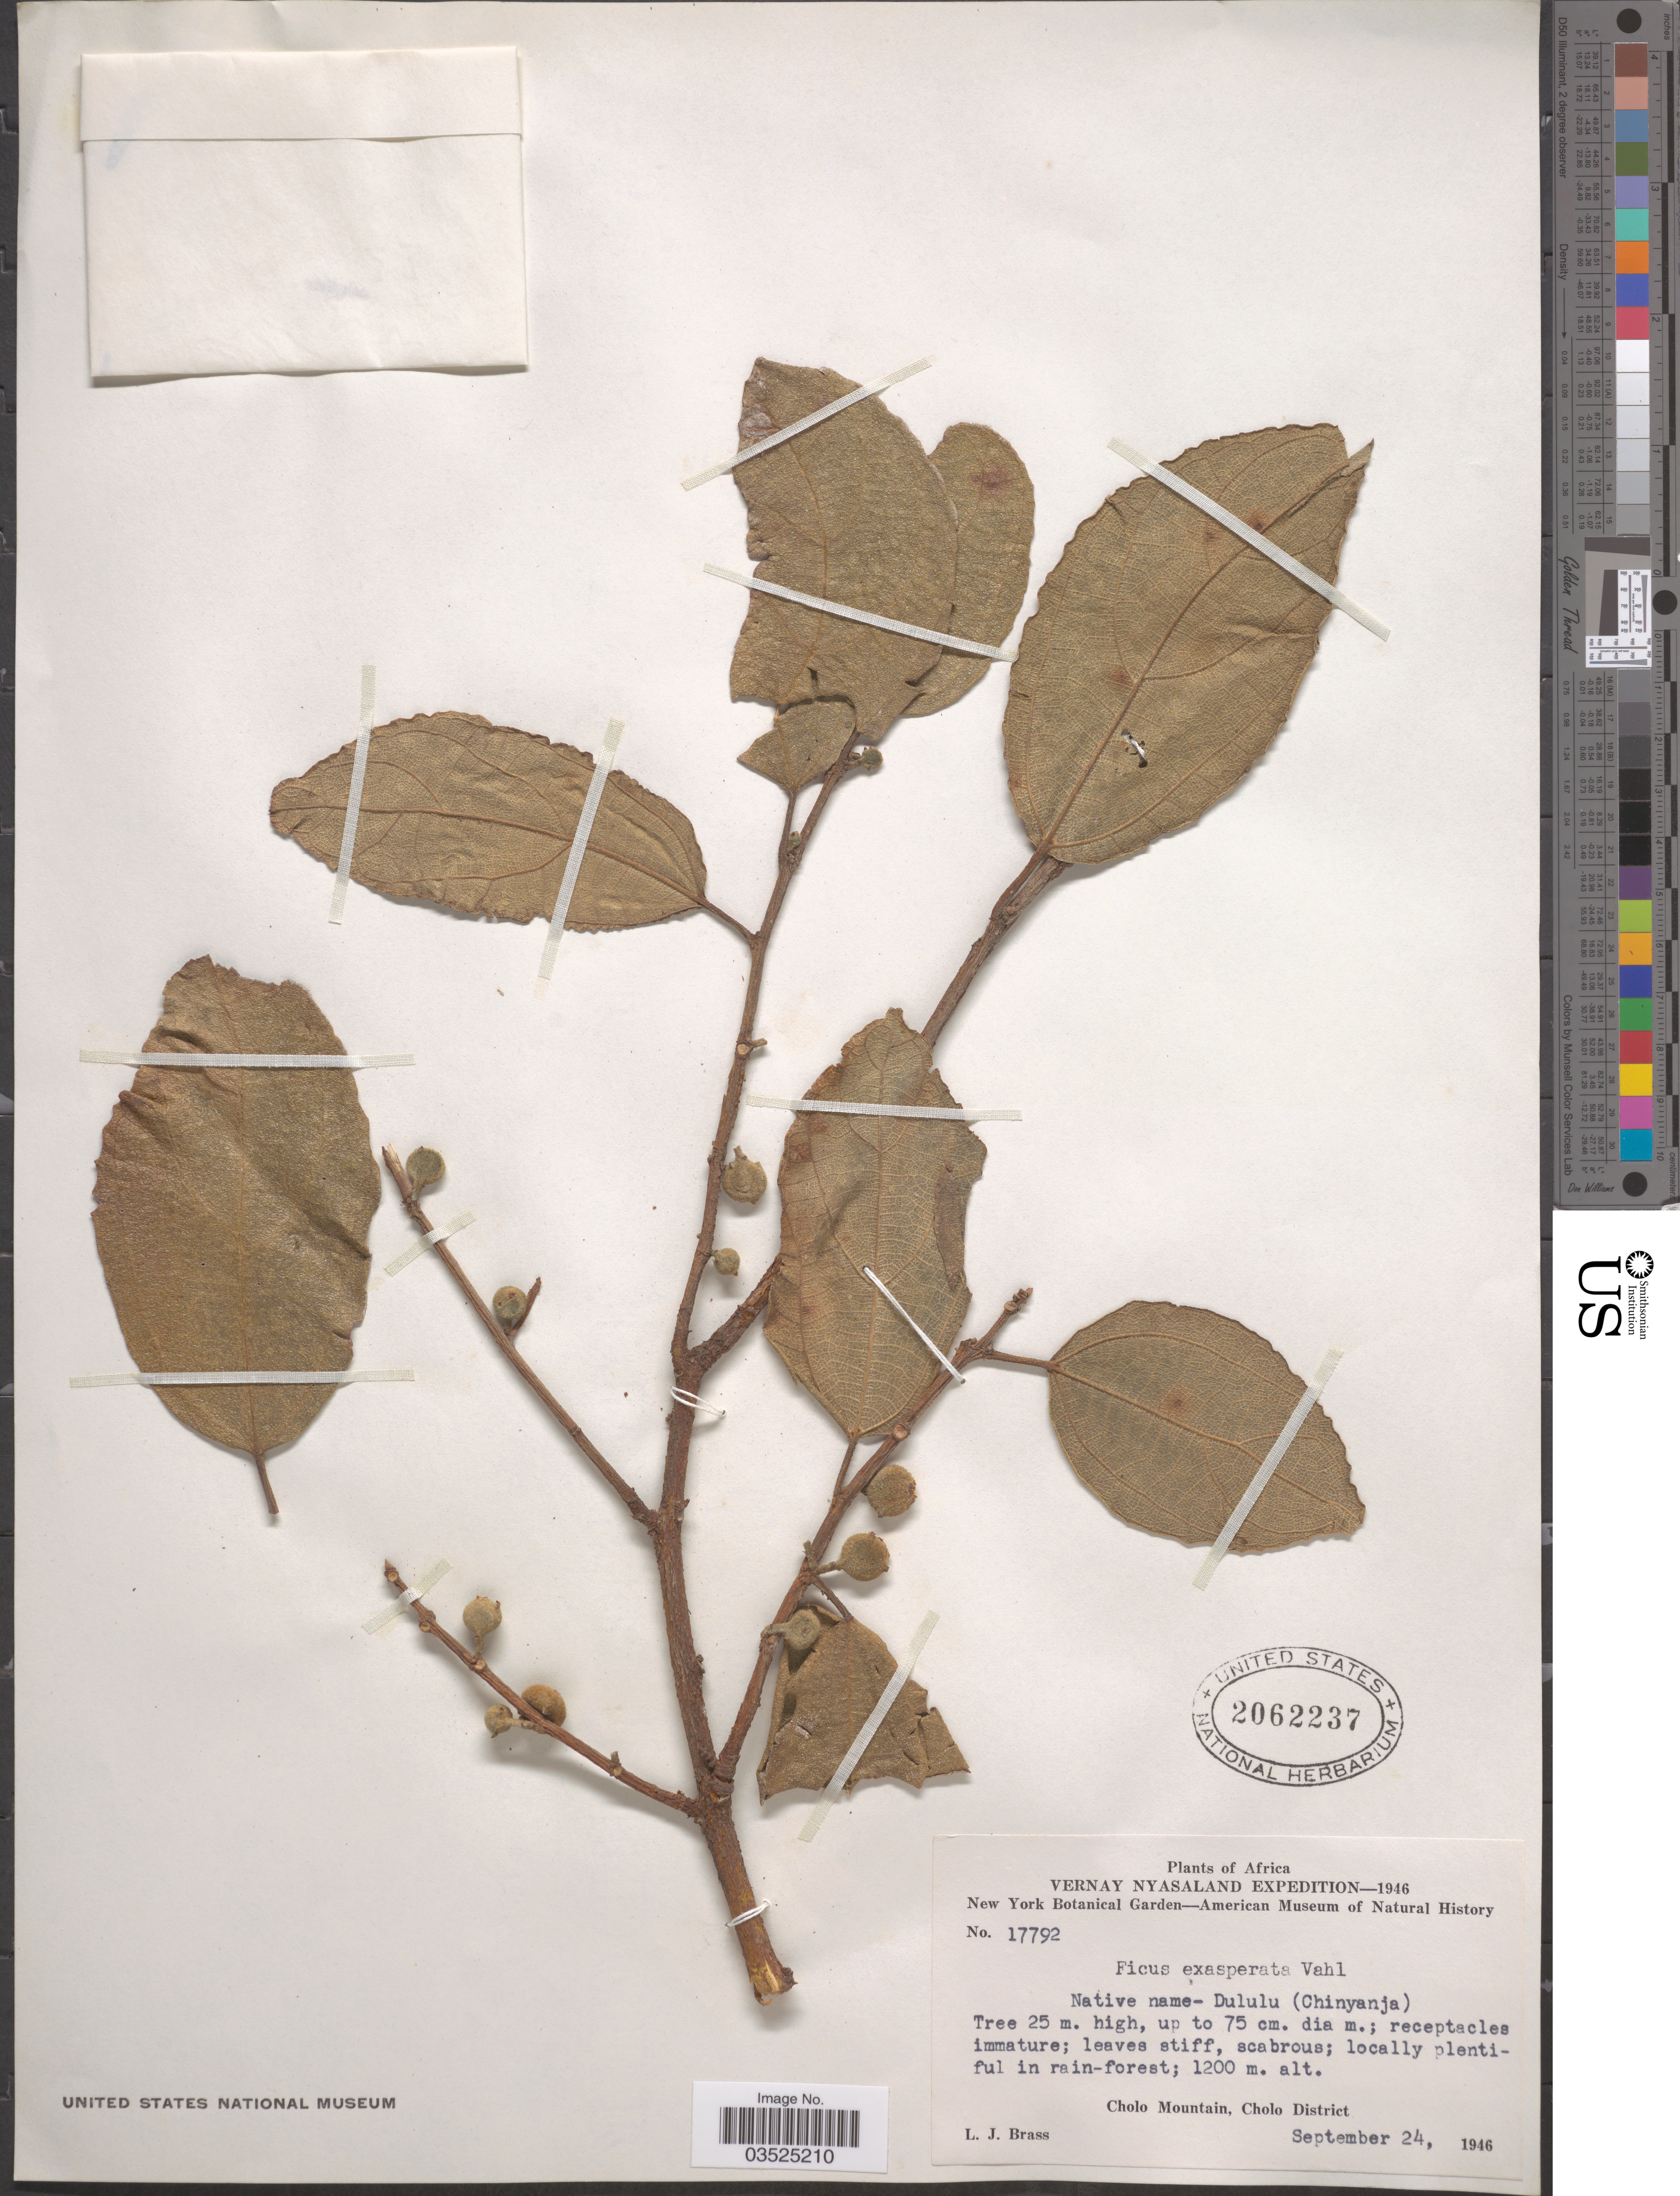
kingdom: Plantae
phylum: Tracheophyta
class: Magnoliopsida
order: Rosales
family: Moraceae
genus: Ficus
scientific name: Ficus exasperata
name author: Vahl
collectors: L. J. Brass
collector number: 17792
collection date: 1946-09-24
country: Malawi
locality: Vernay Nyasaland. Cholo Mountain, Cholo District.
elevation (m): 1200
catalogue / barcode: US 2062237